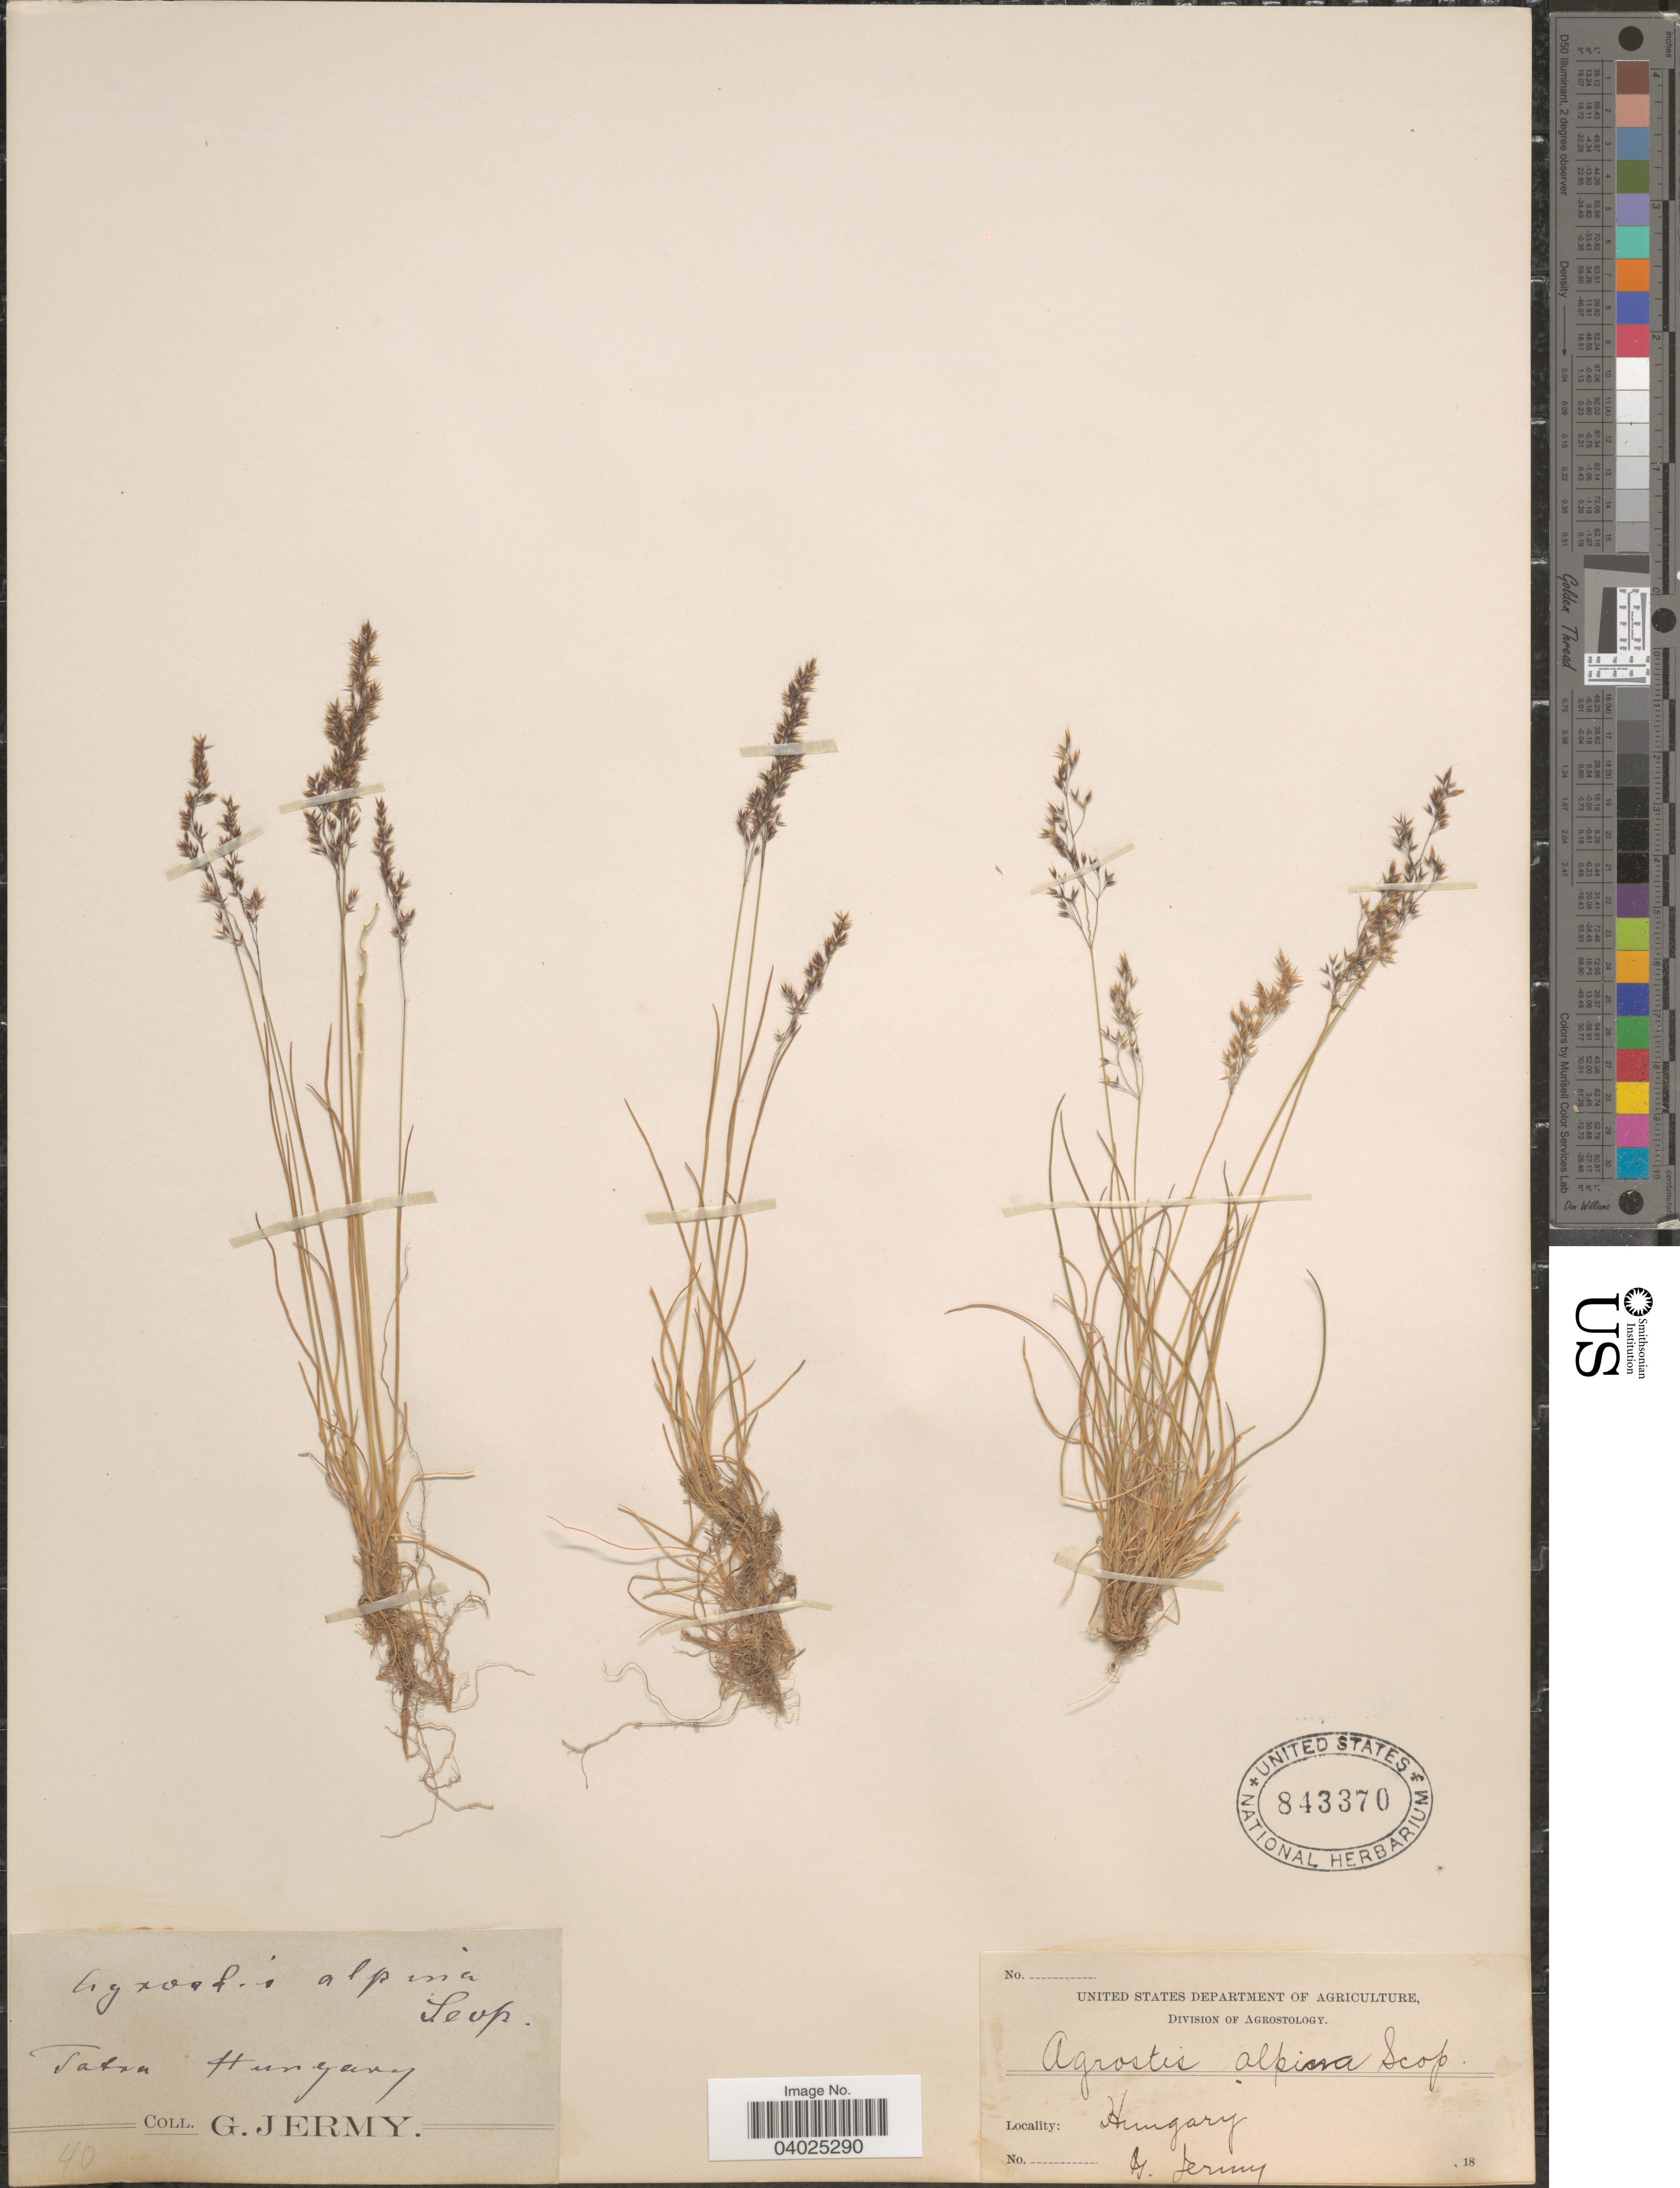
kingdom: Plantae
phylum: Tracheophyta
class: Liliopsida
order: Poales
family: Poaceae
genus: Alpagrostis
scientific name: Alpagrostis alpina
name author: (Scop.) P.M. Peterson et al.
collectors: G. Jermy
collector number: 40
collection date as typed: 18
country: Hungary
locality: Tatra.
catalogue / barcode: US 843370